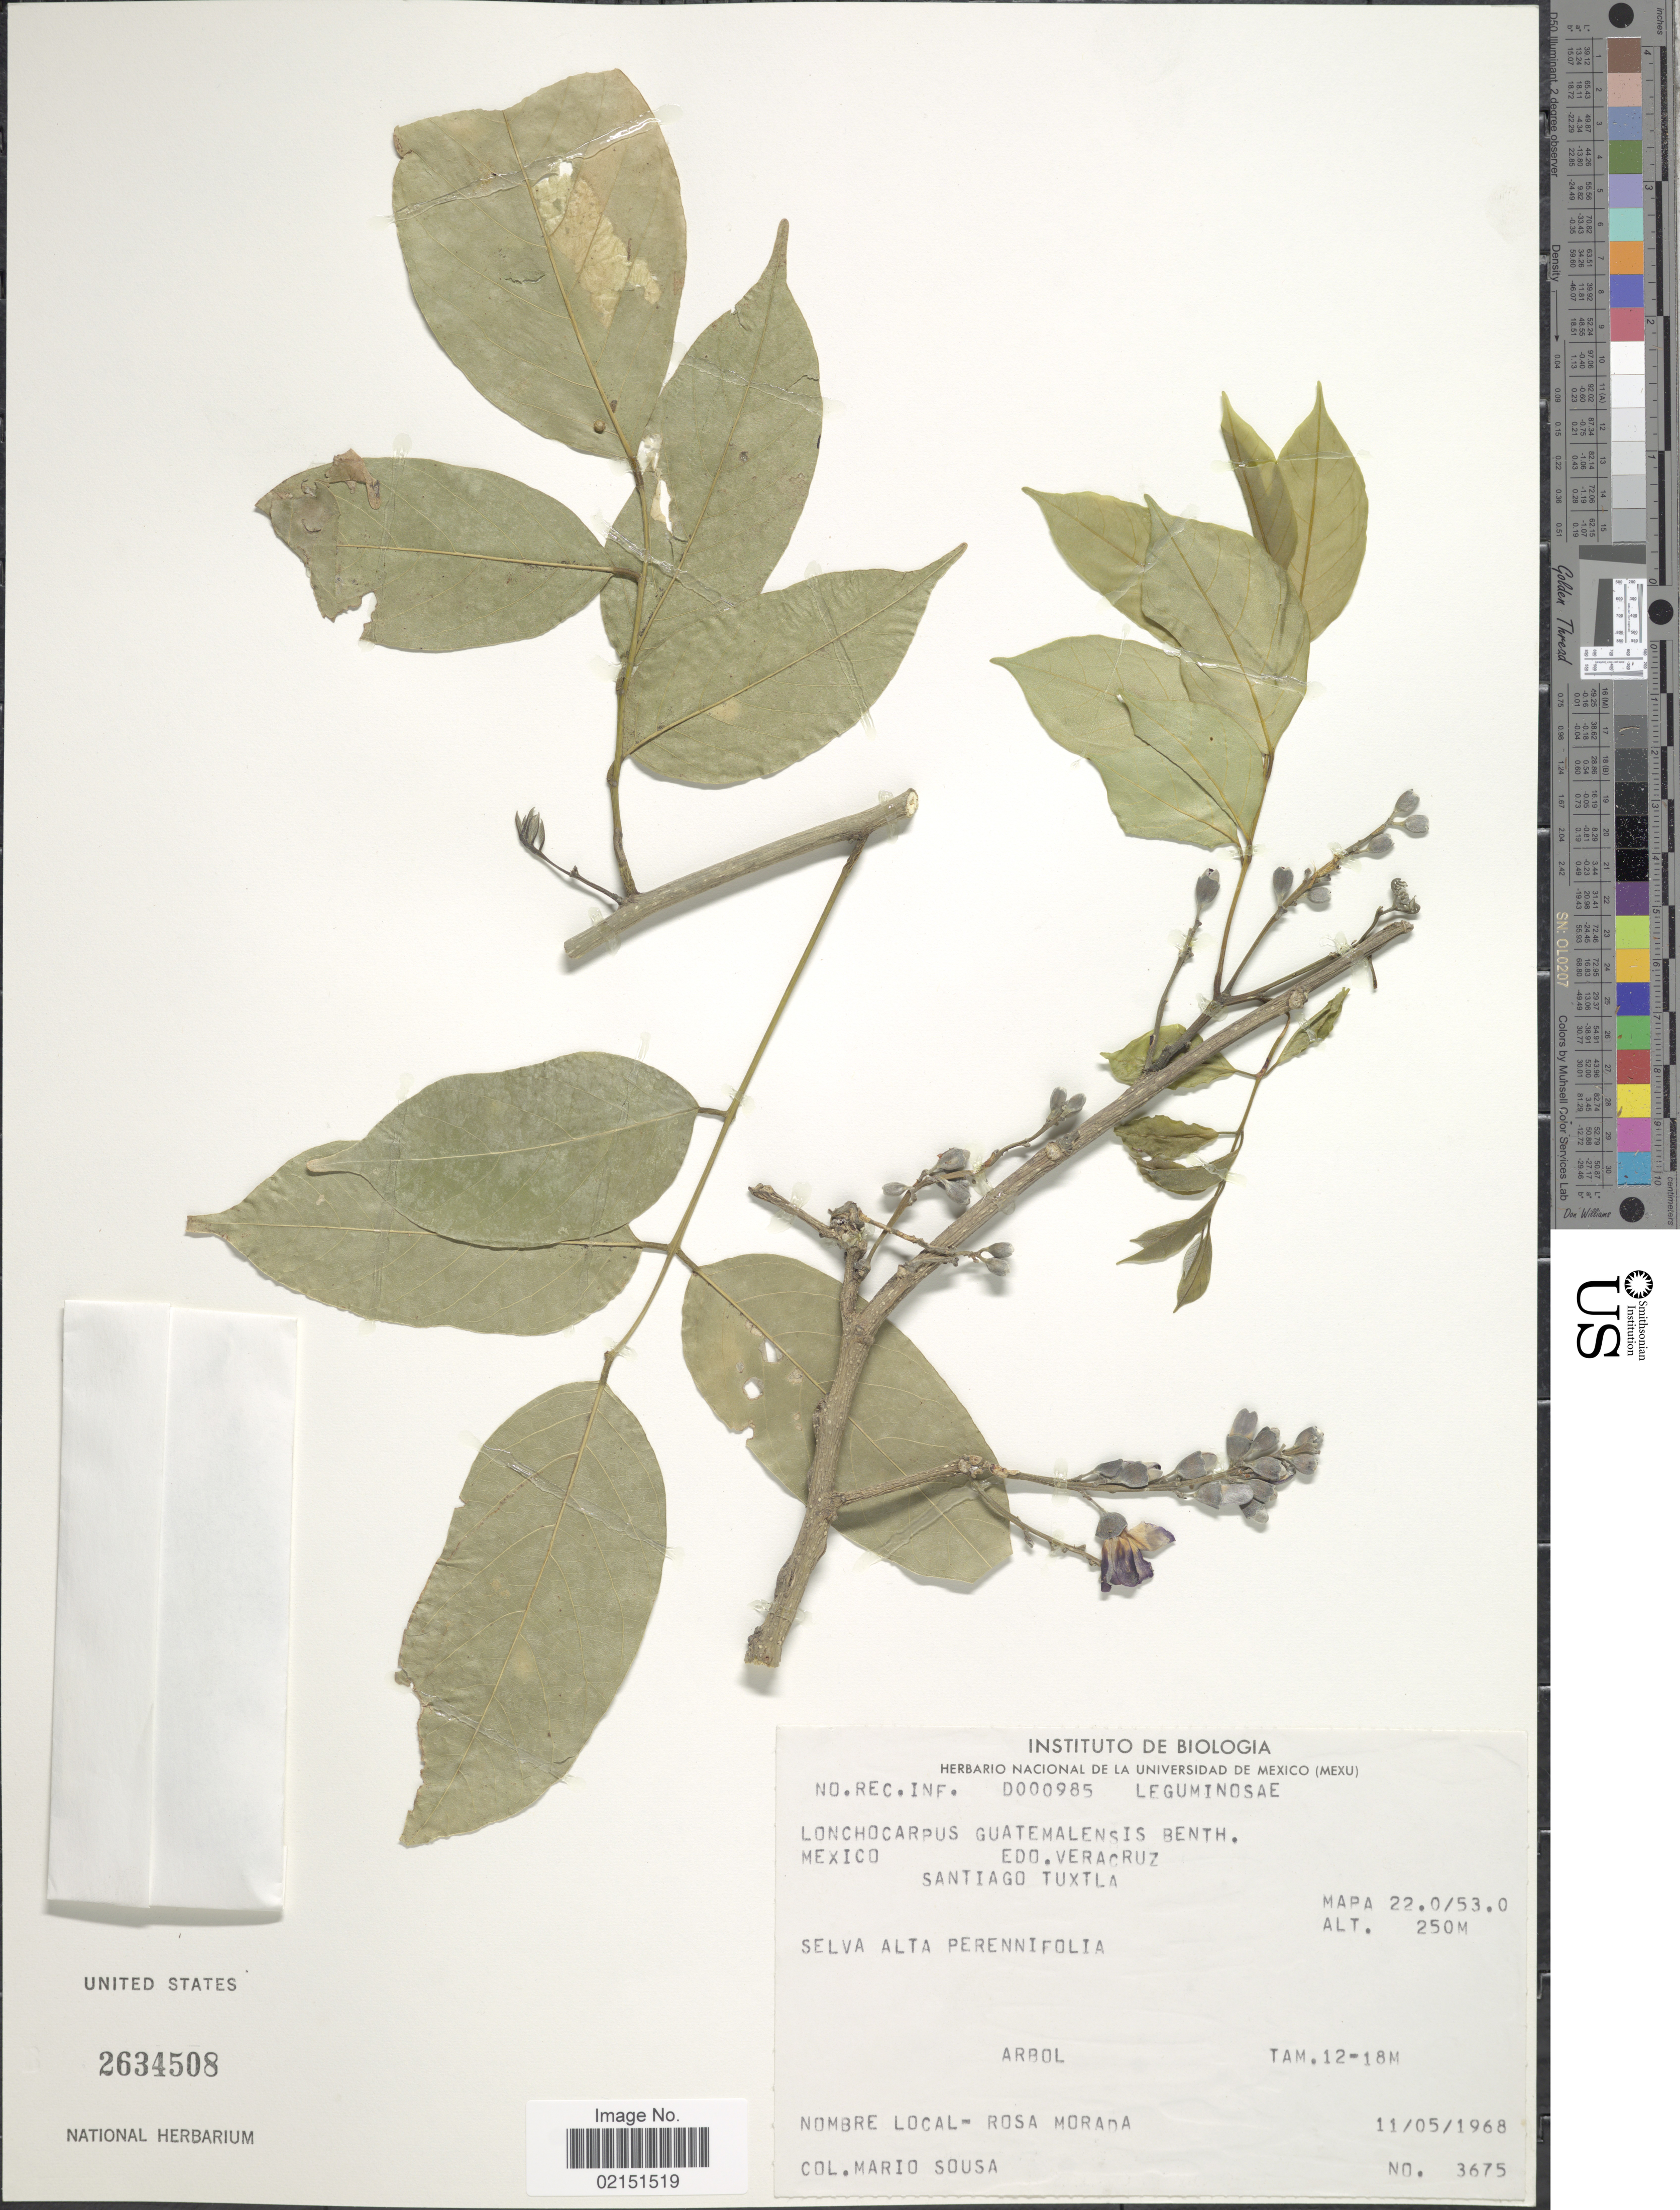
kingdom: Plantae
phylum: Tracheophyta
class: Magnoliopsida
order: Fabales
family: Fabaceae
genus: Lonchocarpus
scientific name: Lonchocarpus guatemalensis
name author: Benth.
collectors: M. Sousa S.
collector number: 3675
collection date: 1968-05-11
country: Mexico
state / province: Veracruz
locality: Mexico. Edo. Veracruz. Santiago Tuxtla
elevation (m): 250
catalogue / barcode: US 2634508